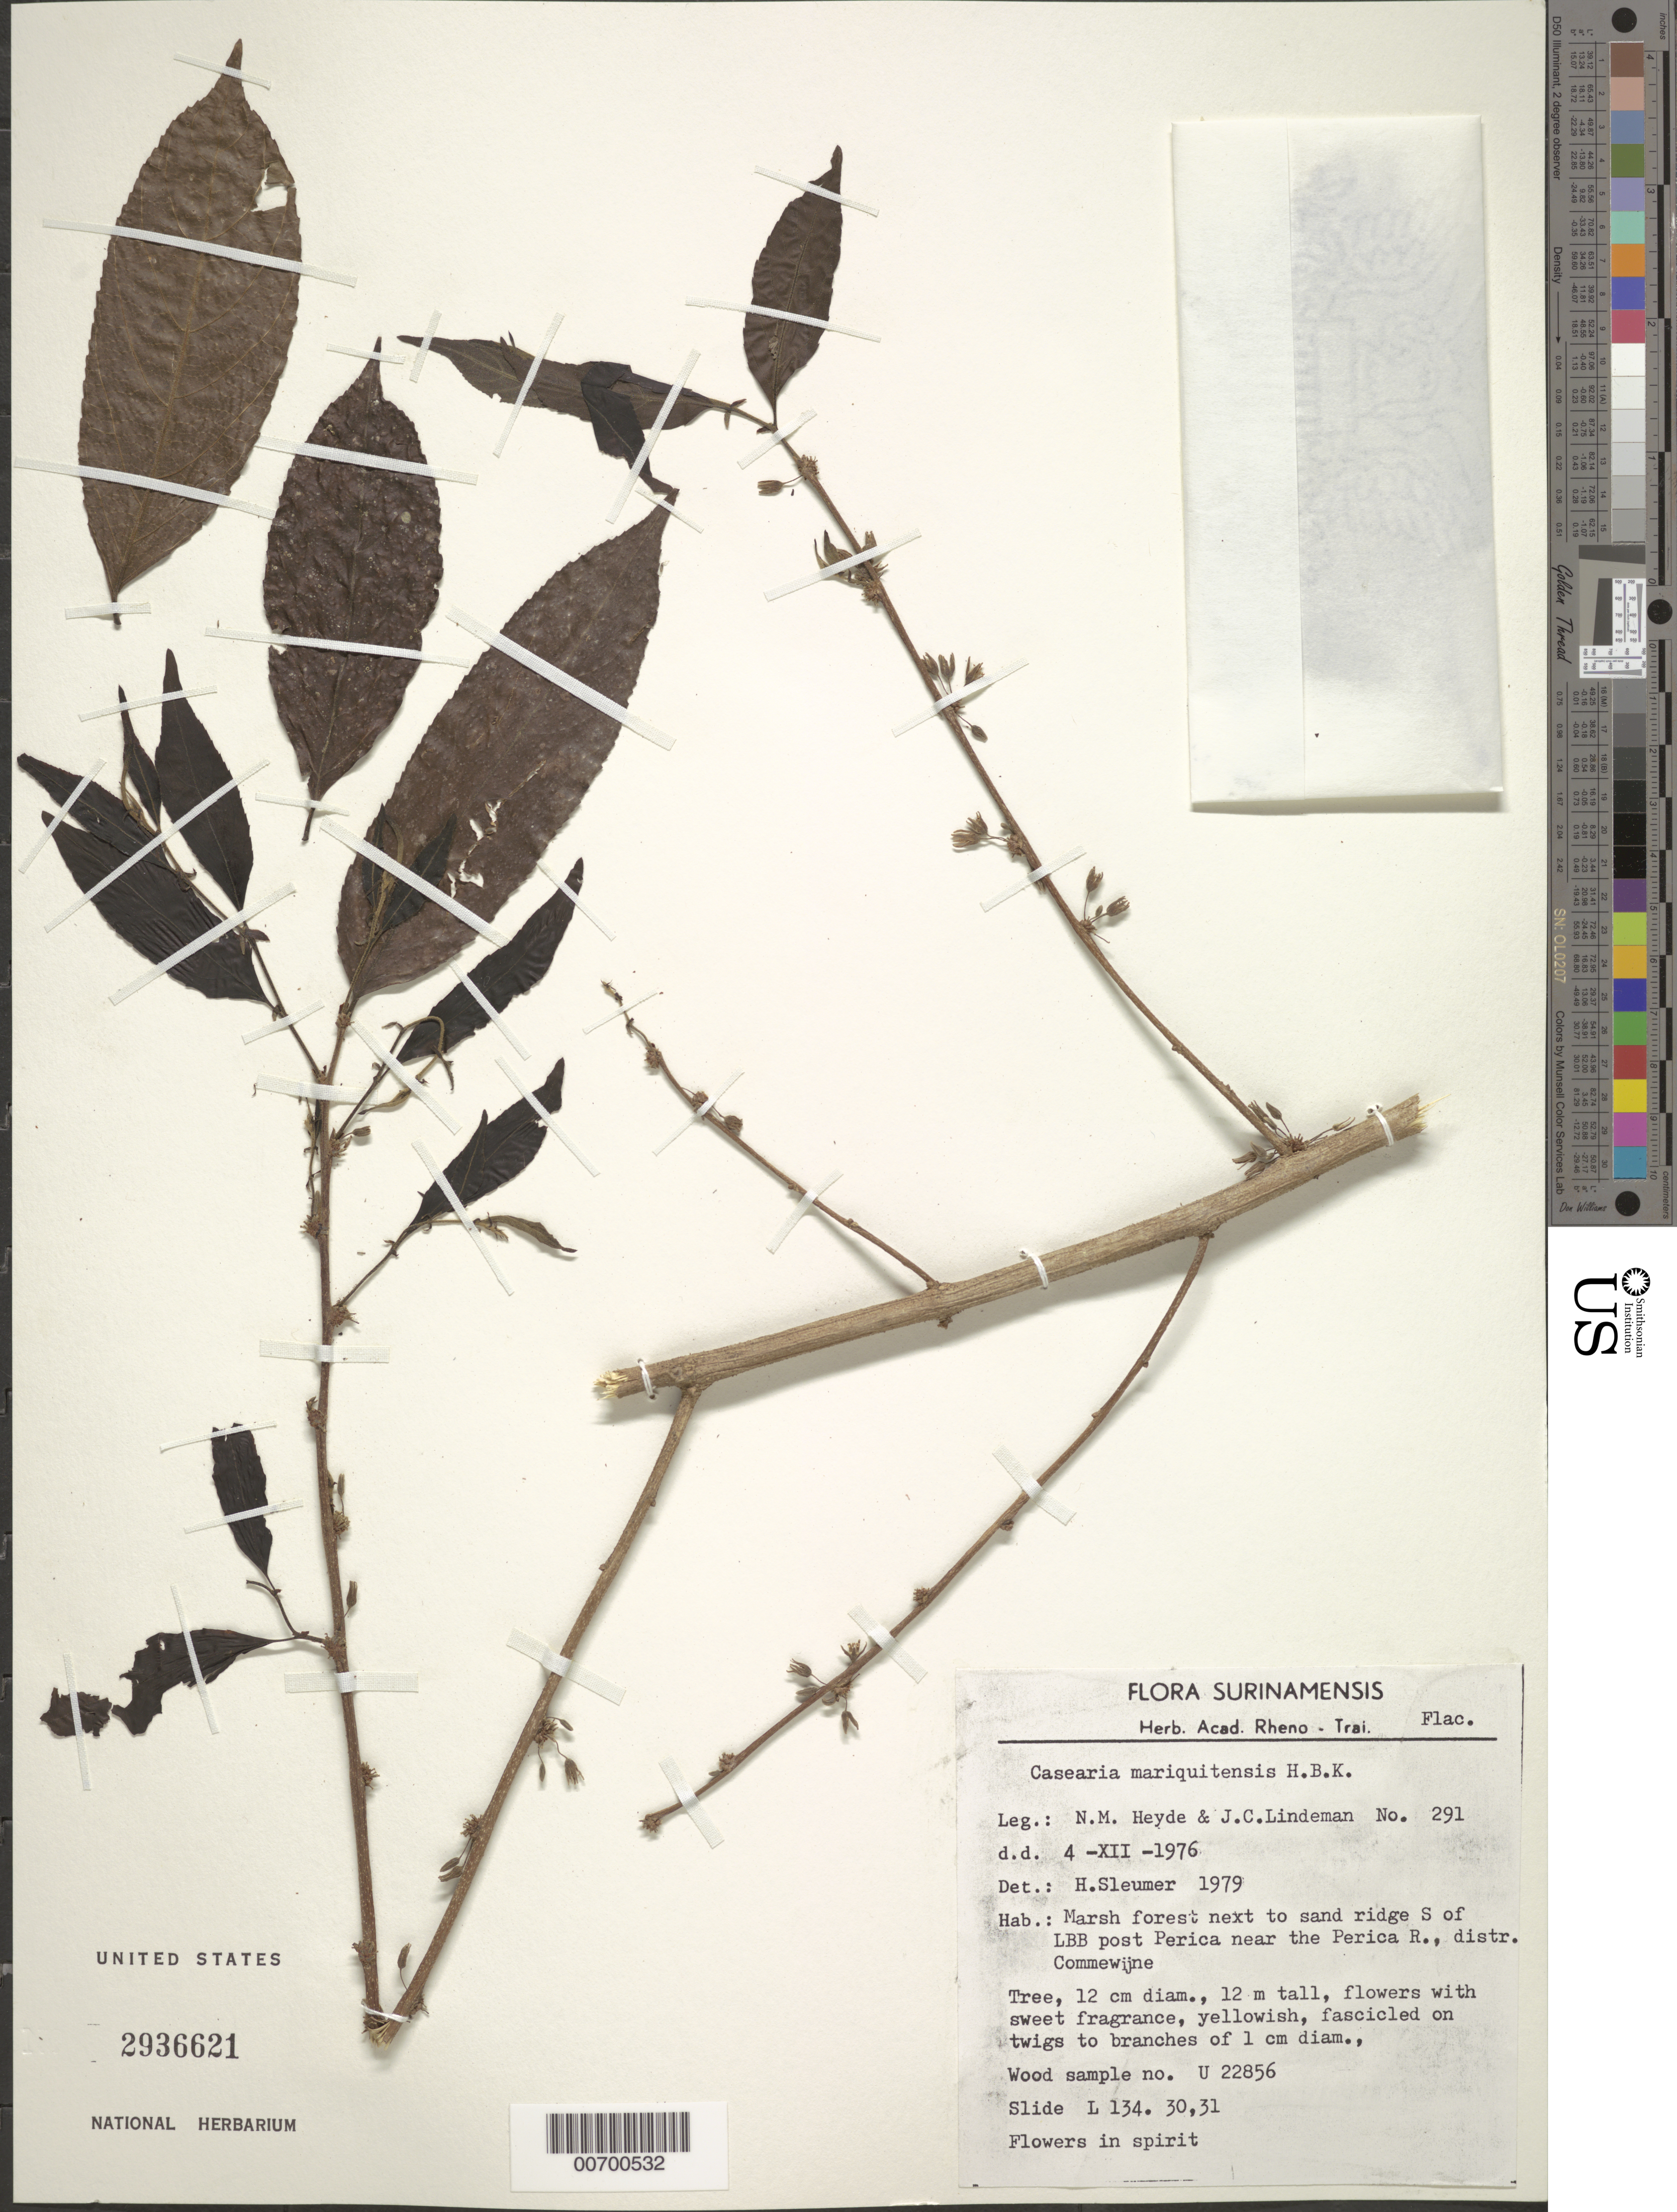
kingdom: Plantae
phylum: Tracheophyta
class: Magnoliopsida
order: Malpighiales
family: Salicaceae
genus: Casearia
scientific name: Casearia mariquitensis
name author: Kunth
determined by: Sleumer, H. O.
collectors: N. M. Heyde & J. C. Lindeman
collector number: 291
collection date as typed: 4-Dec-76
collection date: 1976-12-04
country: Suriname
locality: Singrilanti Camp, 10 km SW of Zanderij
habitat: Marsh forest next to sand ridge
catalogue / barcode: US 2936621